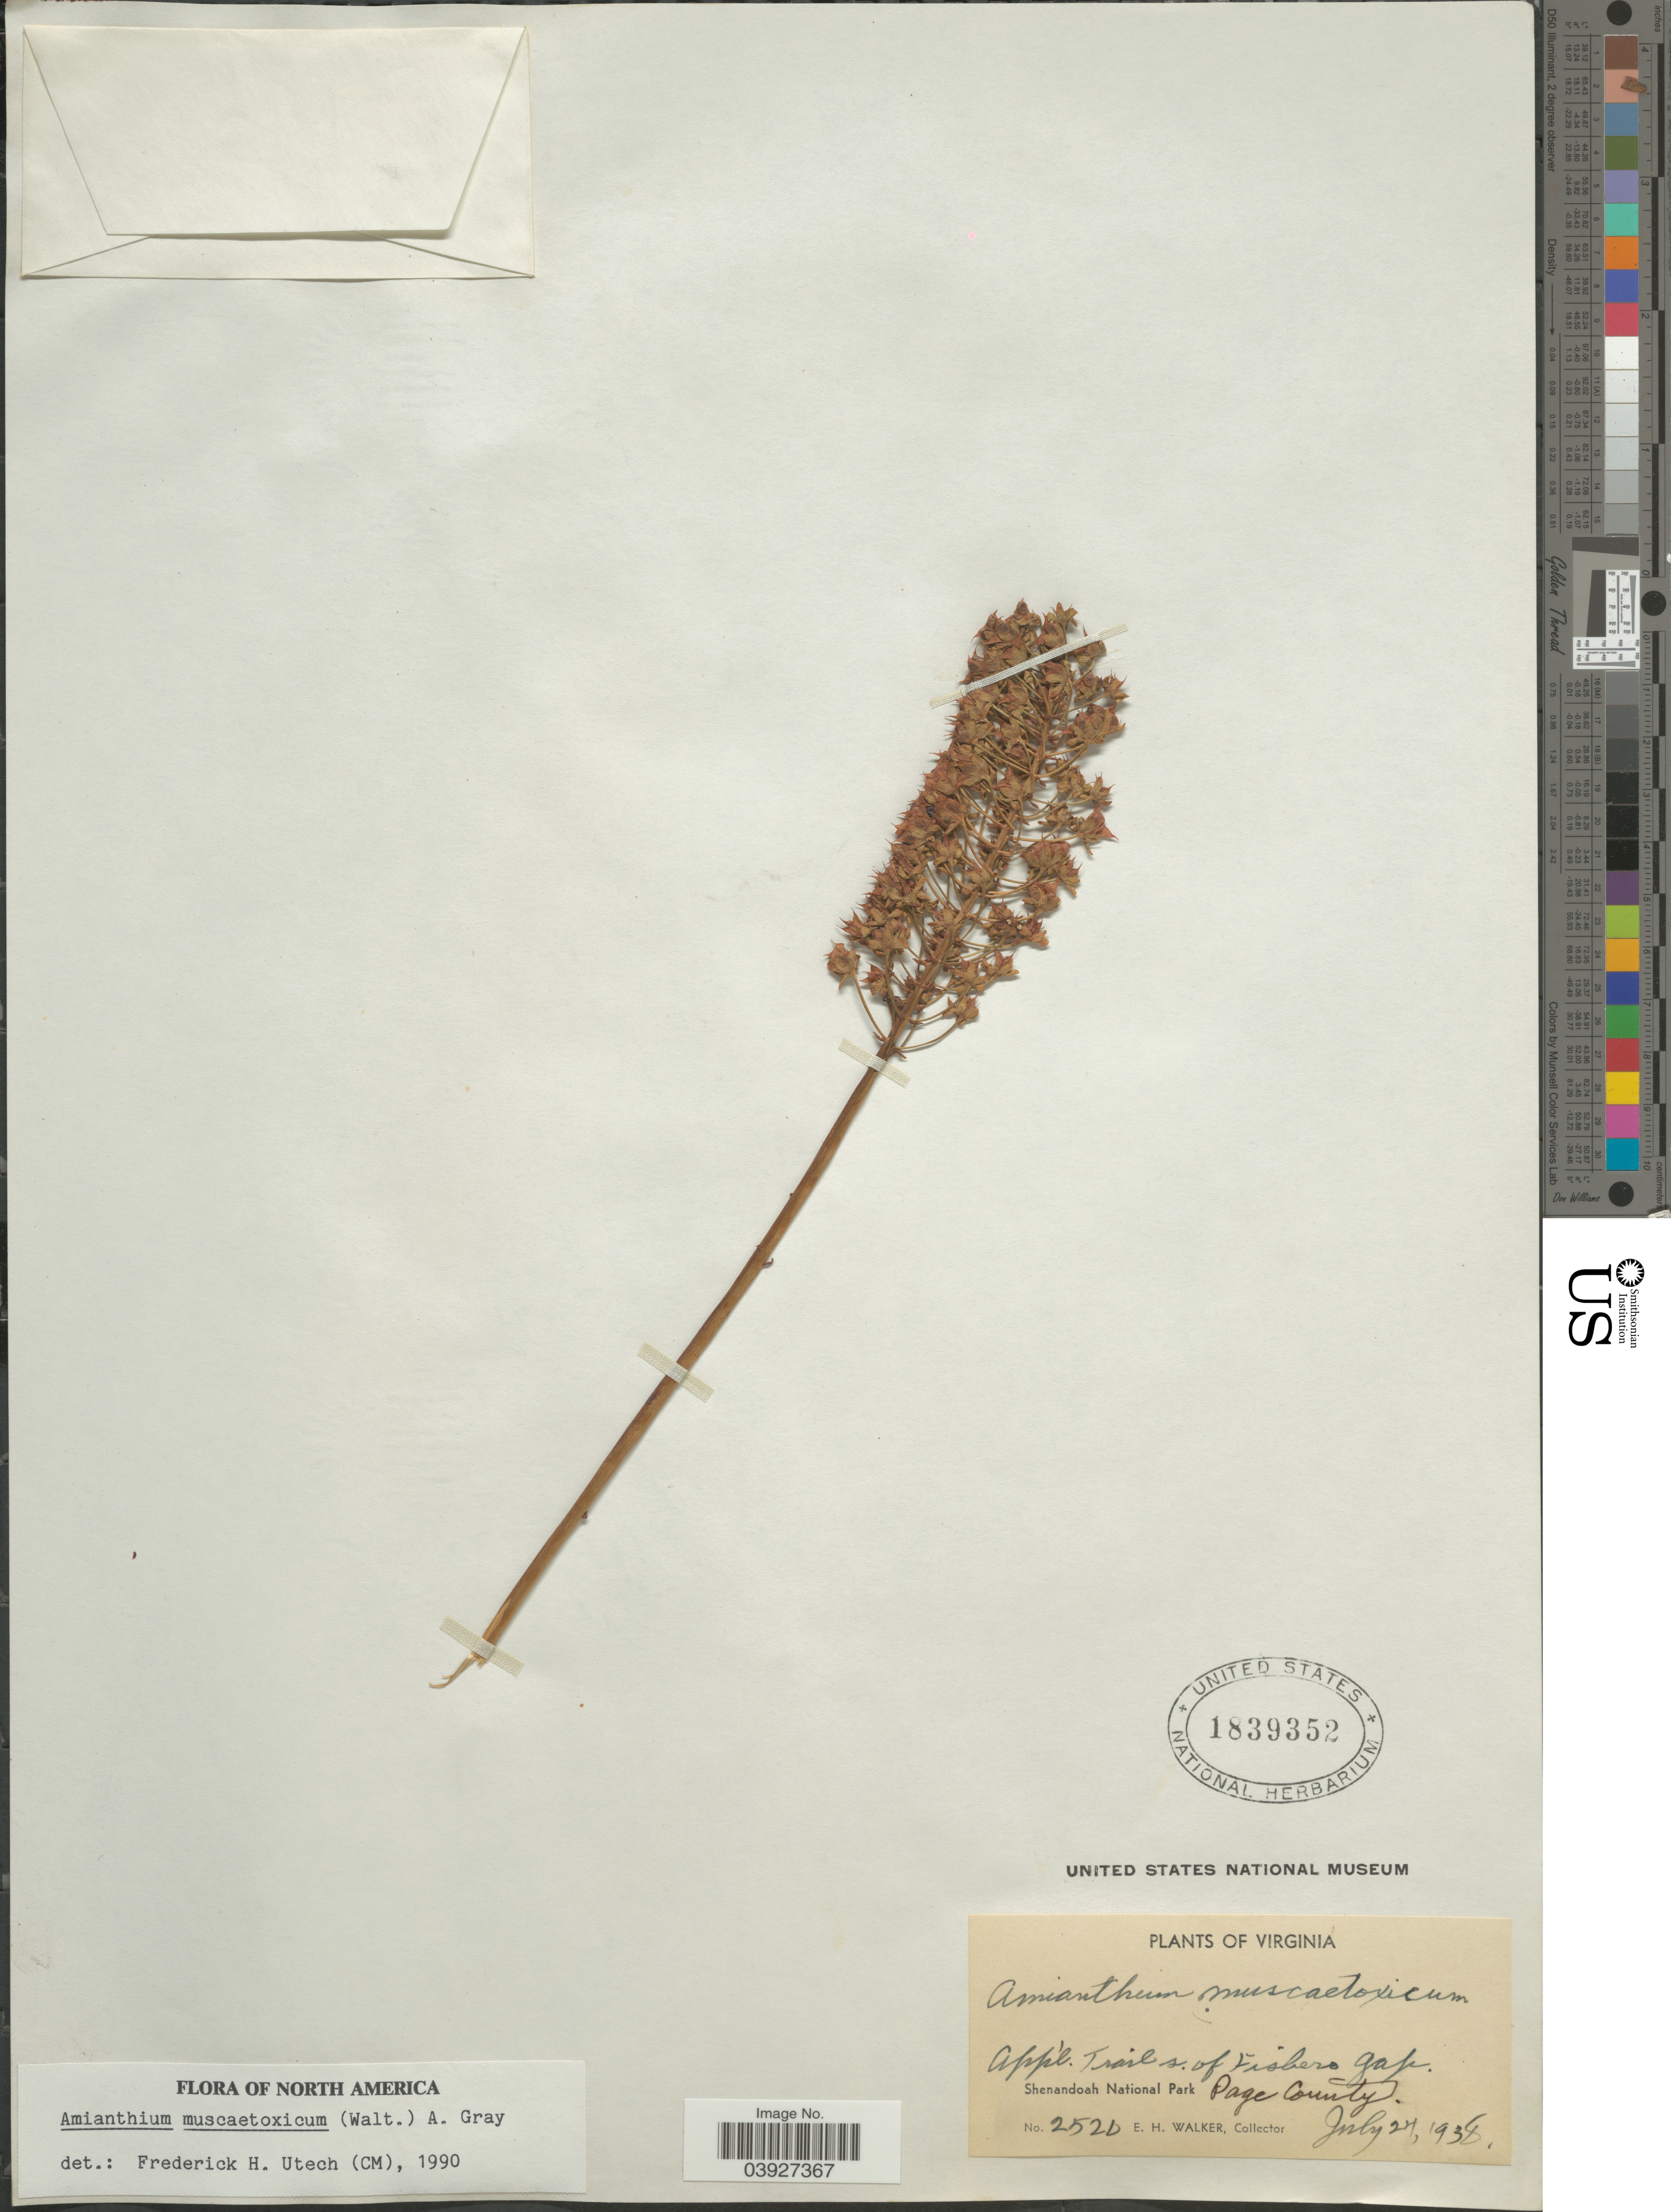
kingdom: Plantae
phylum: Tracheophyta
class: Liliopsida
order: Liliales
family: Melanthiaceae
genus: Amianthium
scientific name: Amianthium muscitoxicum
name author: (Walter) A. Gray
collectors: E. H. Walker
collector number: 2520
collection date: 1938-07-27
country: United States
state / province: Virginia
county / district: Page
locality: Appalachian Trail S of Fishers Gap. Shenandoah National Park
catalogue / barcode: US 1839352